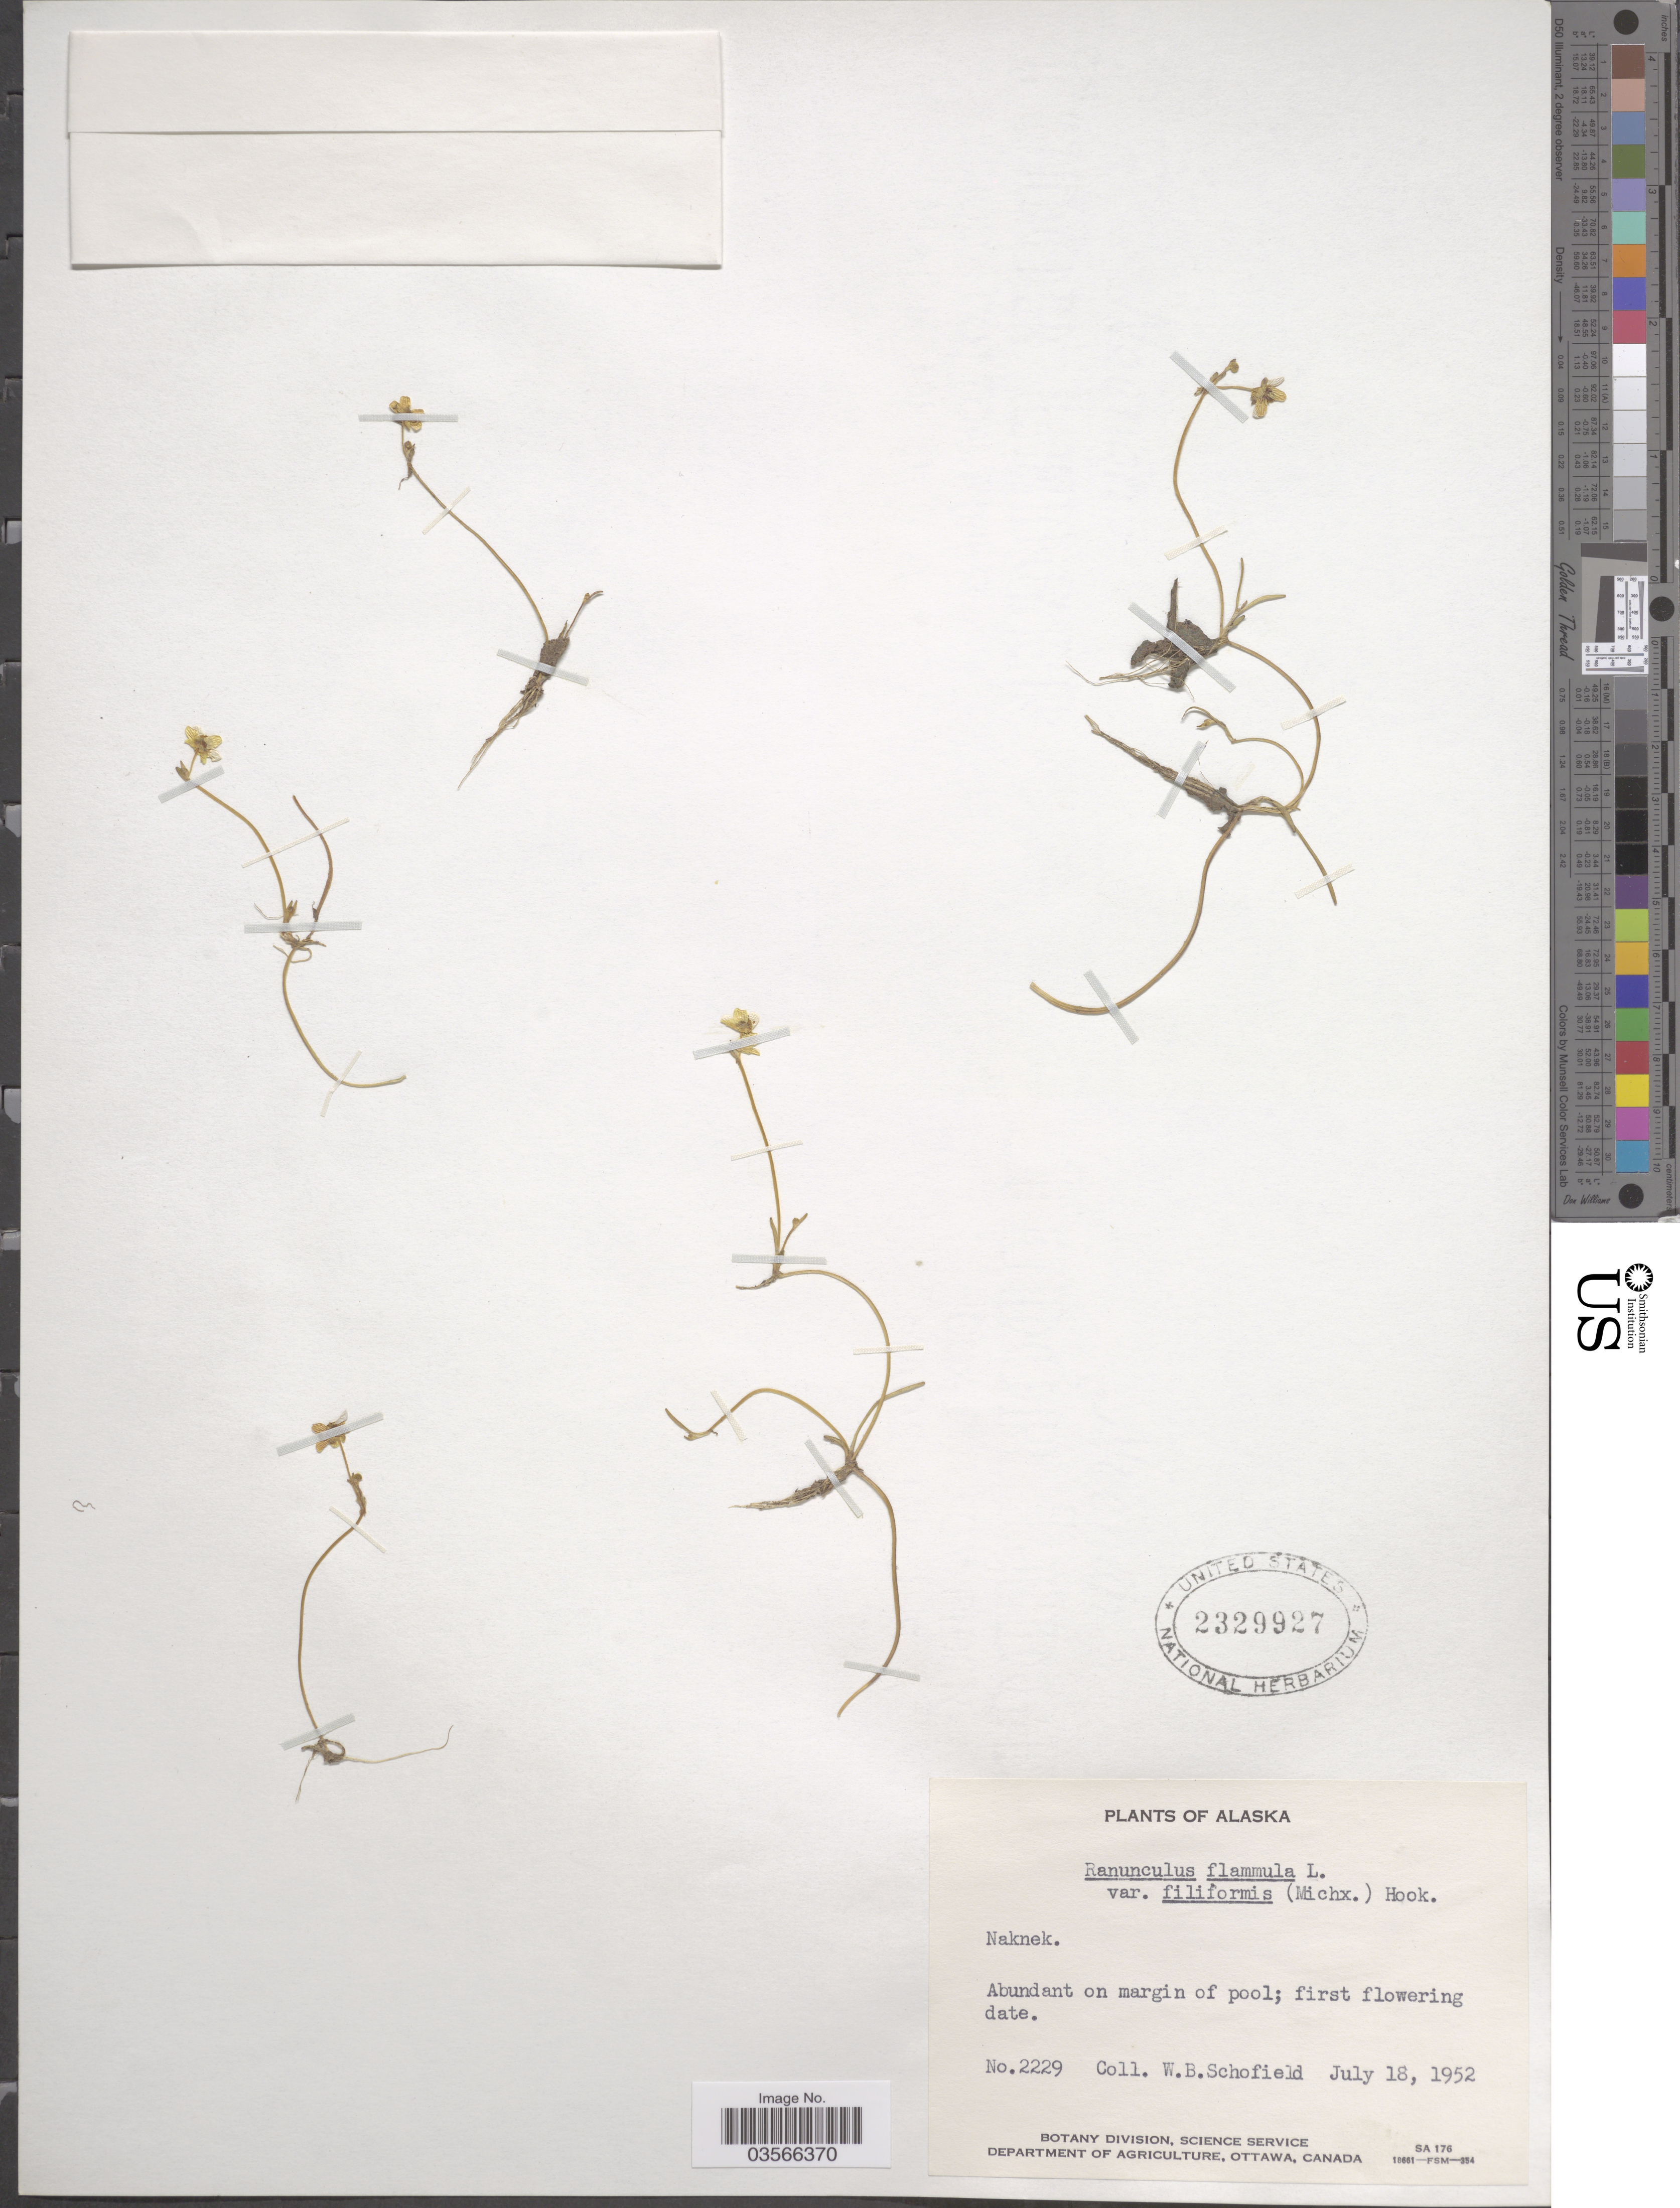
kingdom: Plantae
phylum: Tracheophyta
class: Magnoliopsida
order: Ranunculales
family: Ranunculaceae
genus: Ranunculus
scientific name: Ranunculus flammula var. filiformis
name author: (Michx.) Hook.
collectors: W. Schofield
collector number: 2229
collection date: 1952-07-18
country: United States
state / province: Alaska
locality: Naknek.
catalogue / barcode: US 2329927